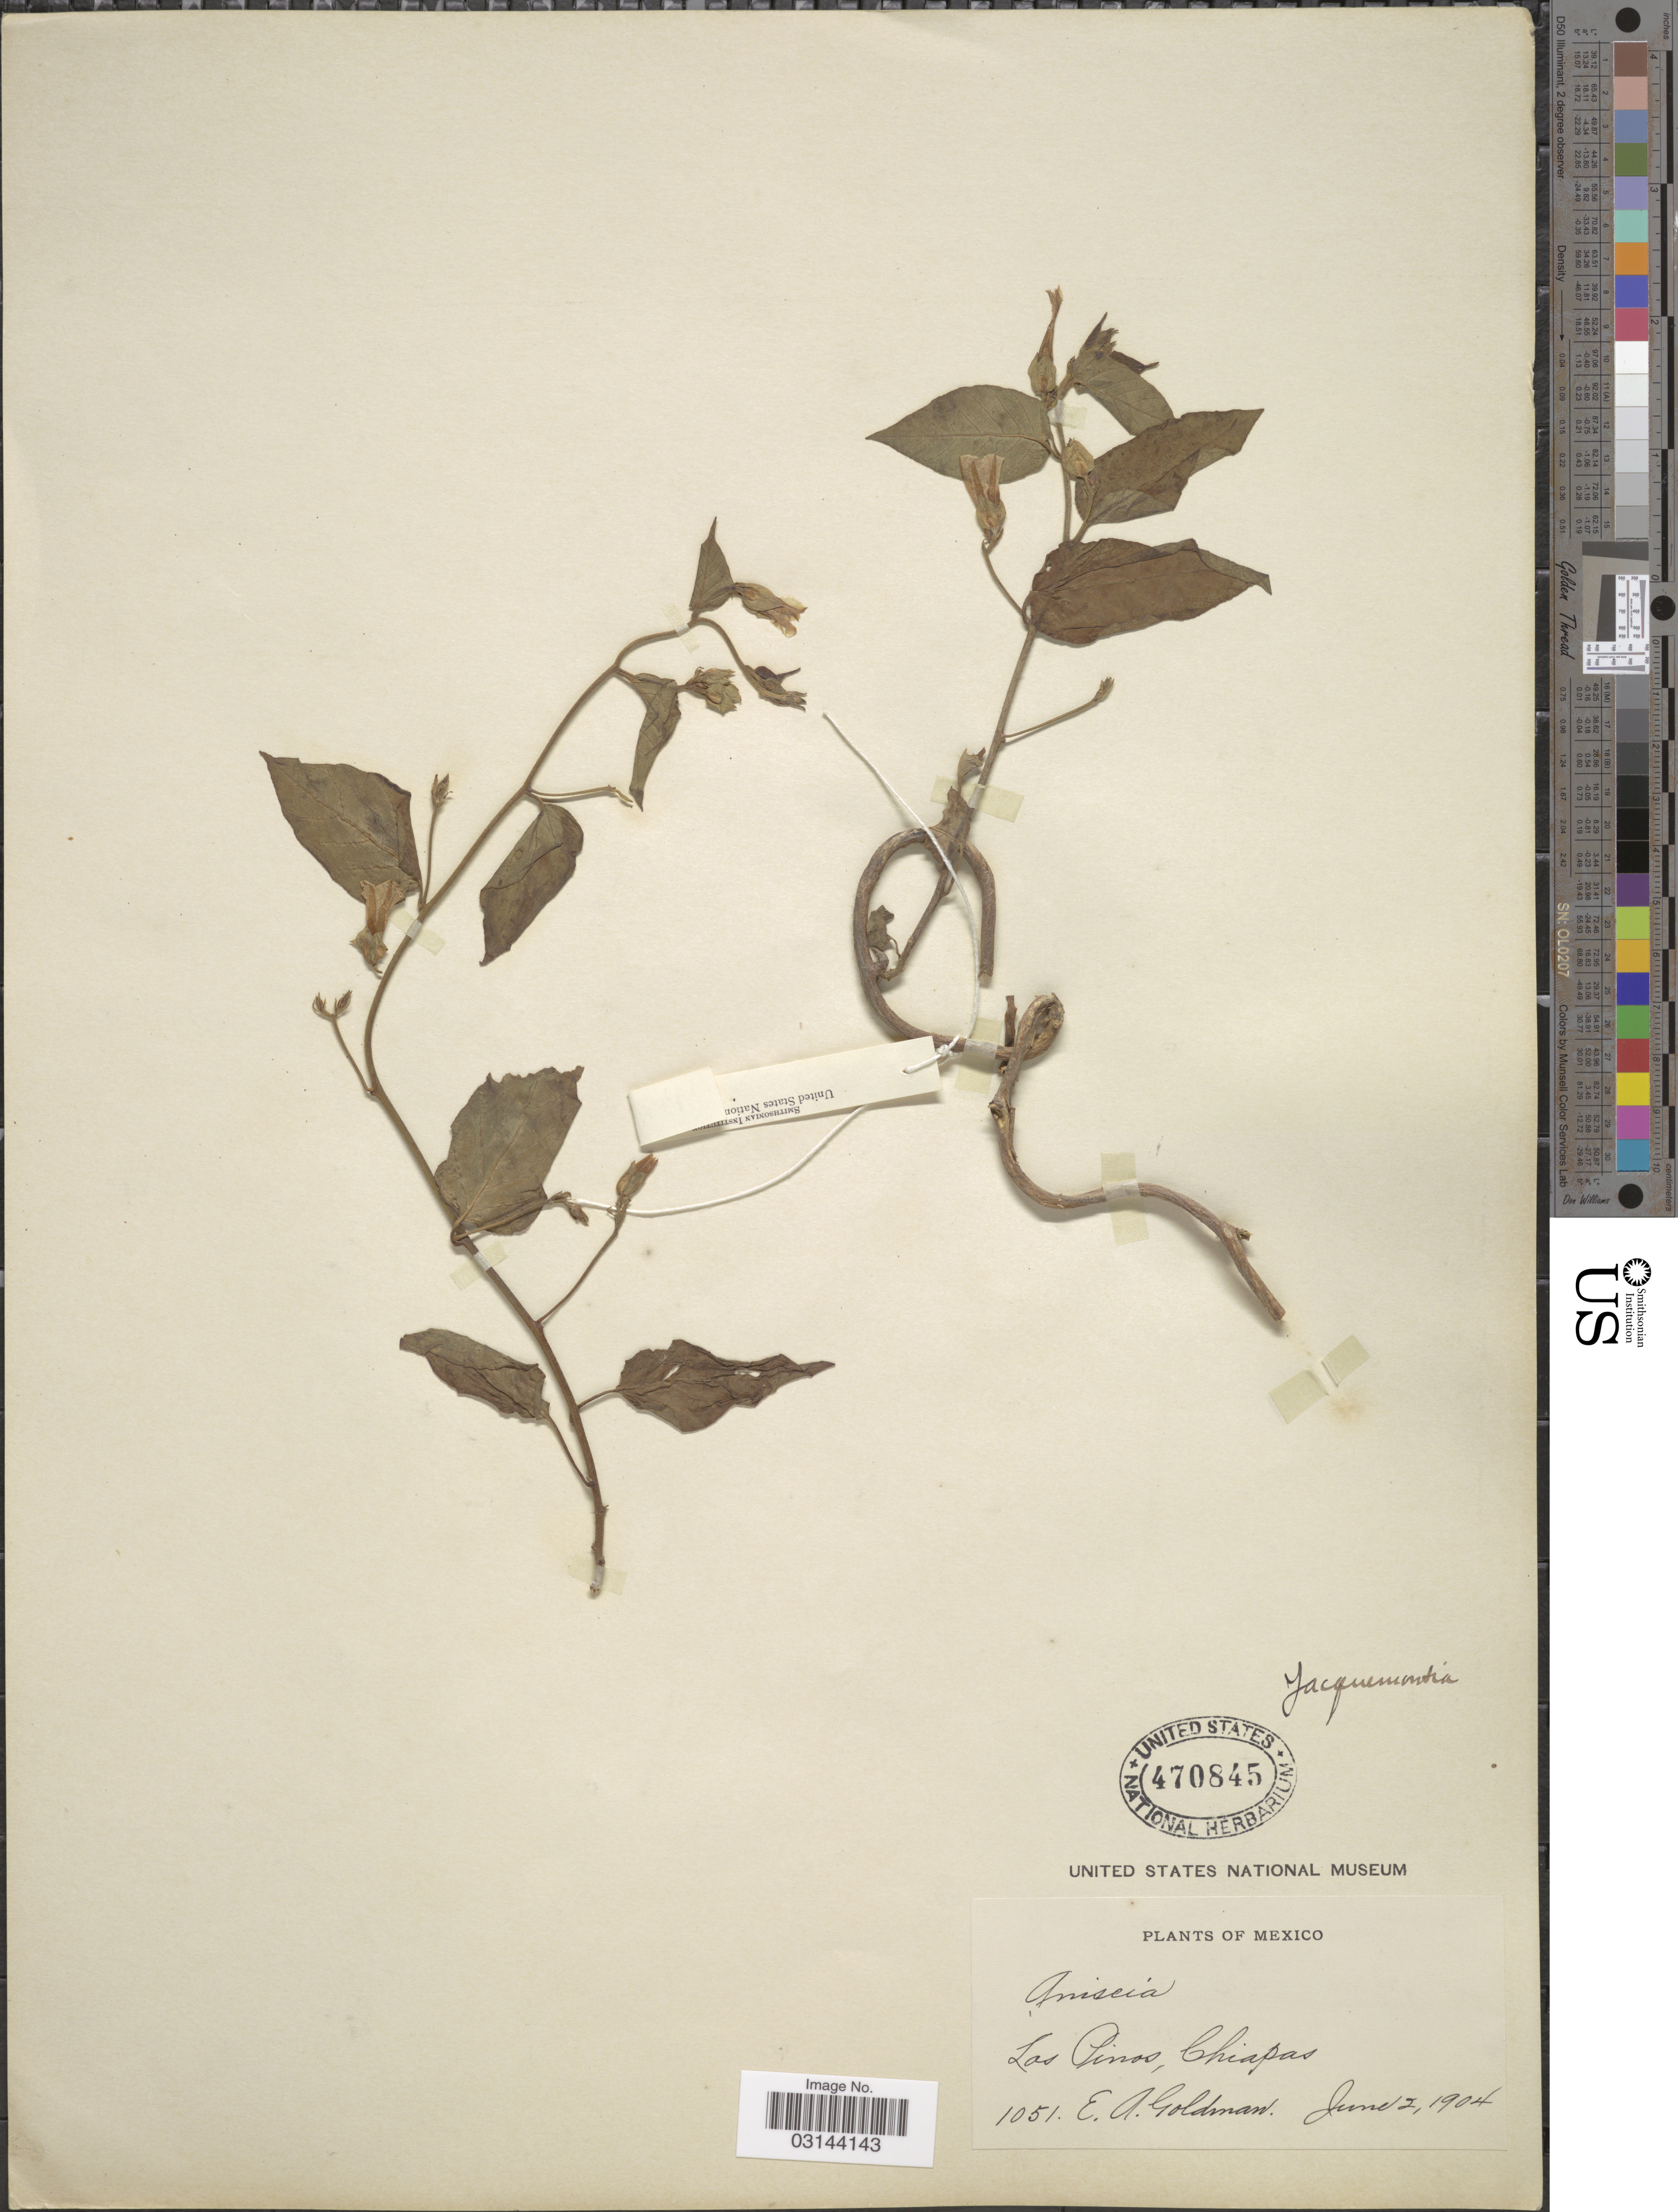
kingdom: Plantae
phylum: Tracheophyta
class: Magnoliopsida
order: Solanales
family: Convolvulaceae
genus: Jacquemontia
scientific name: Jacquemontia sp.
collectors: E. A. Goldman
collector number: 1051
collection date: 1904-06-12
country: Mexico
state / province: Chiapas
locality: Las Pinos, Chiapas.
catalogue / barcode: US 470845